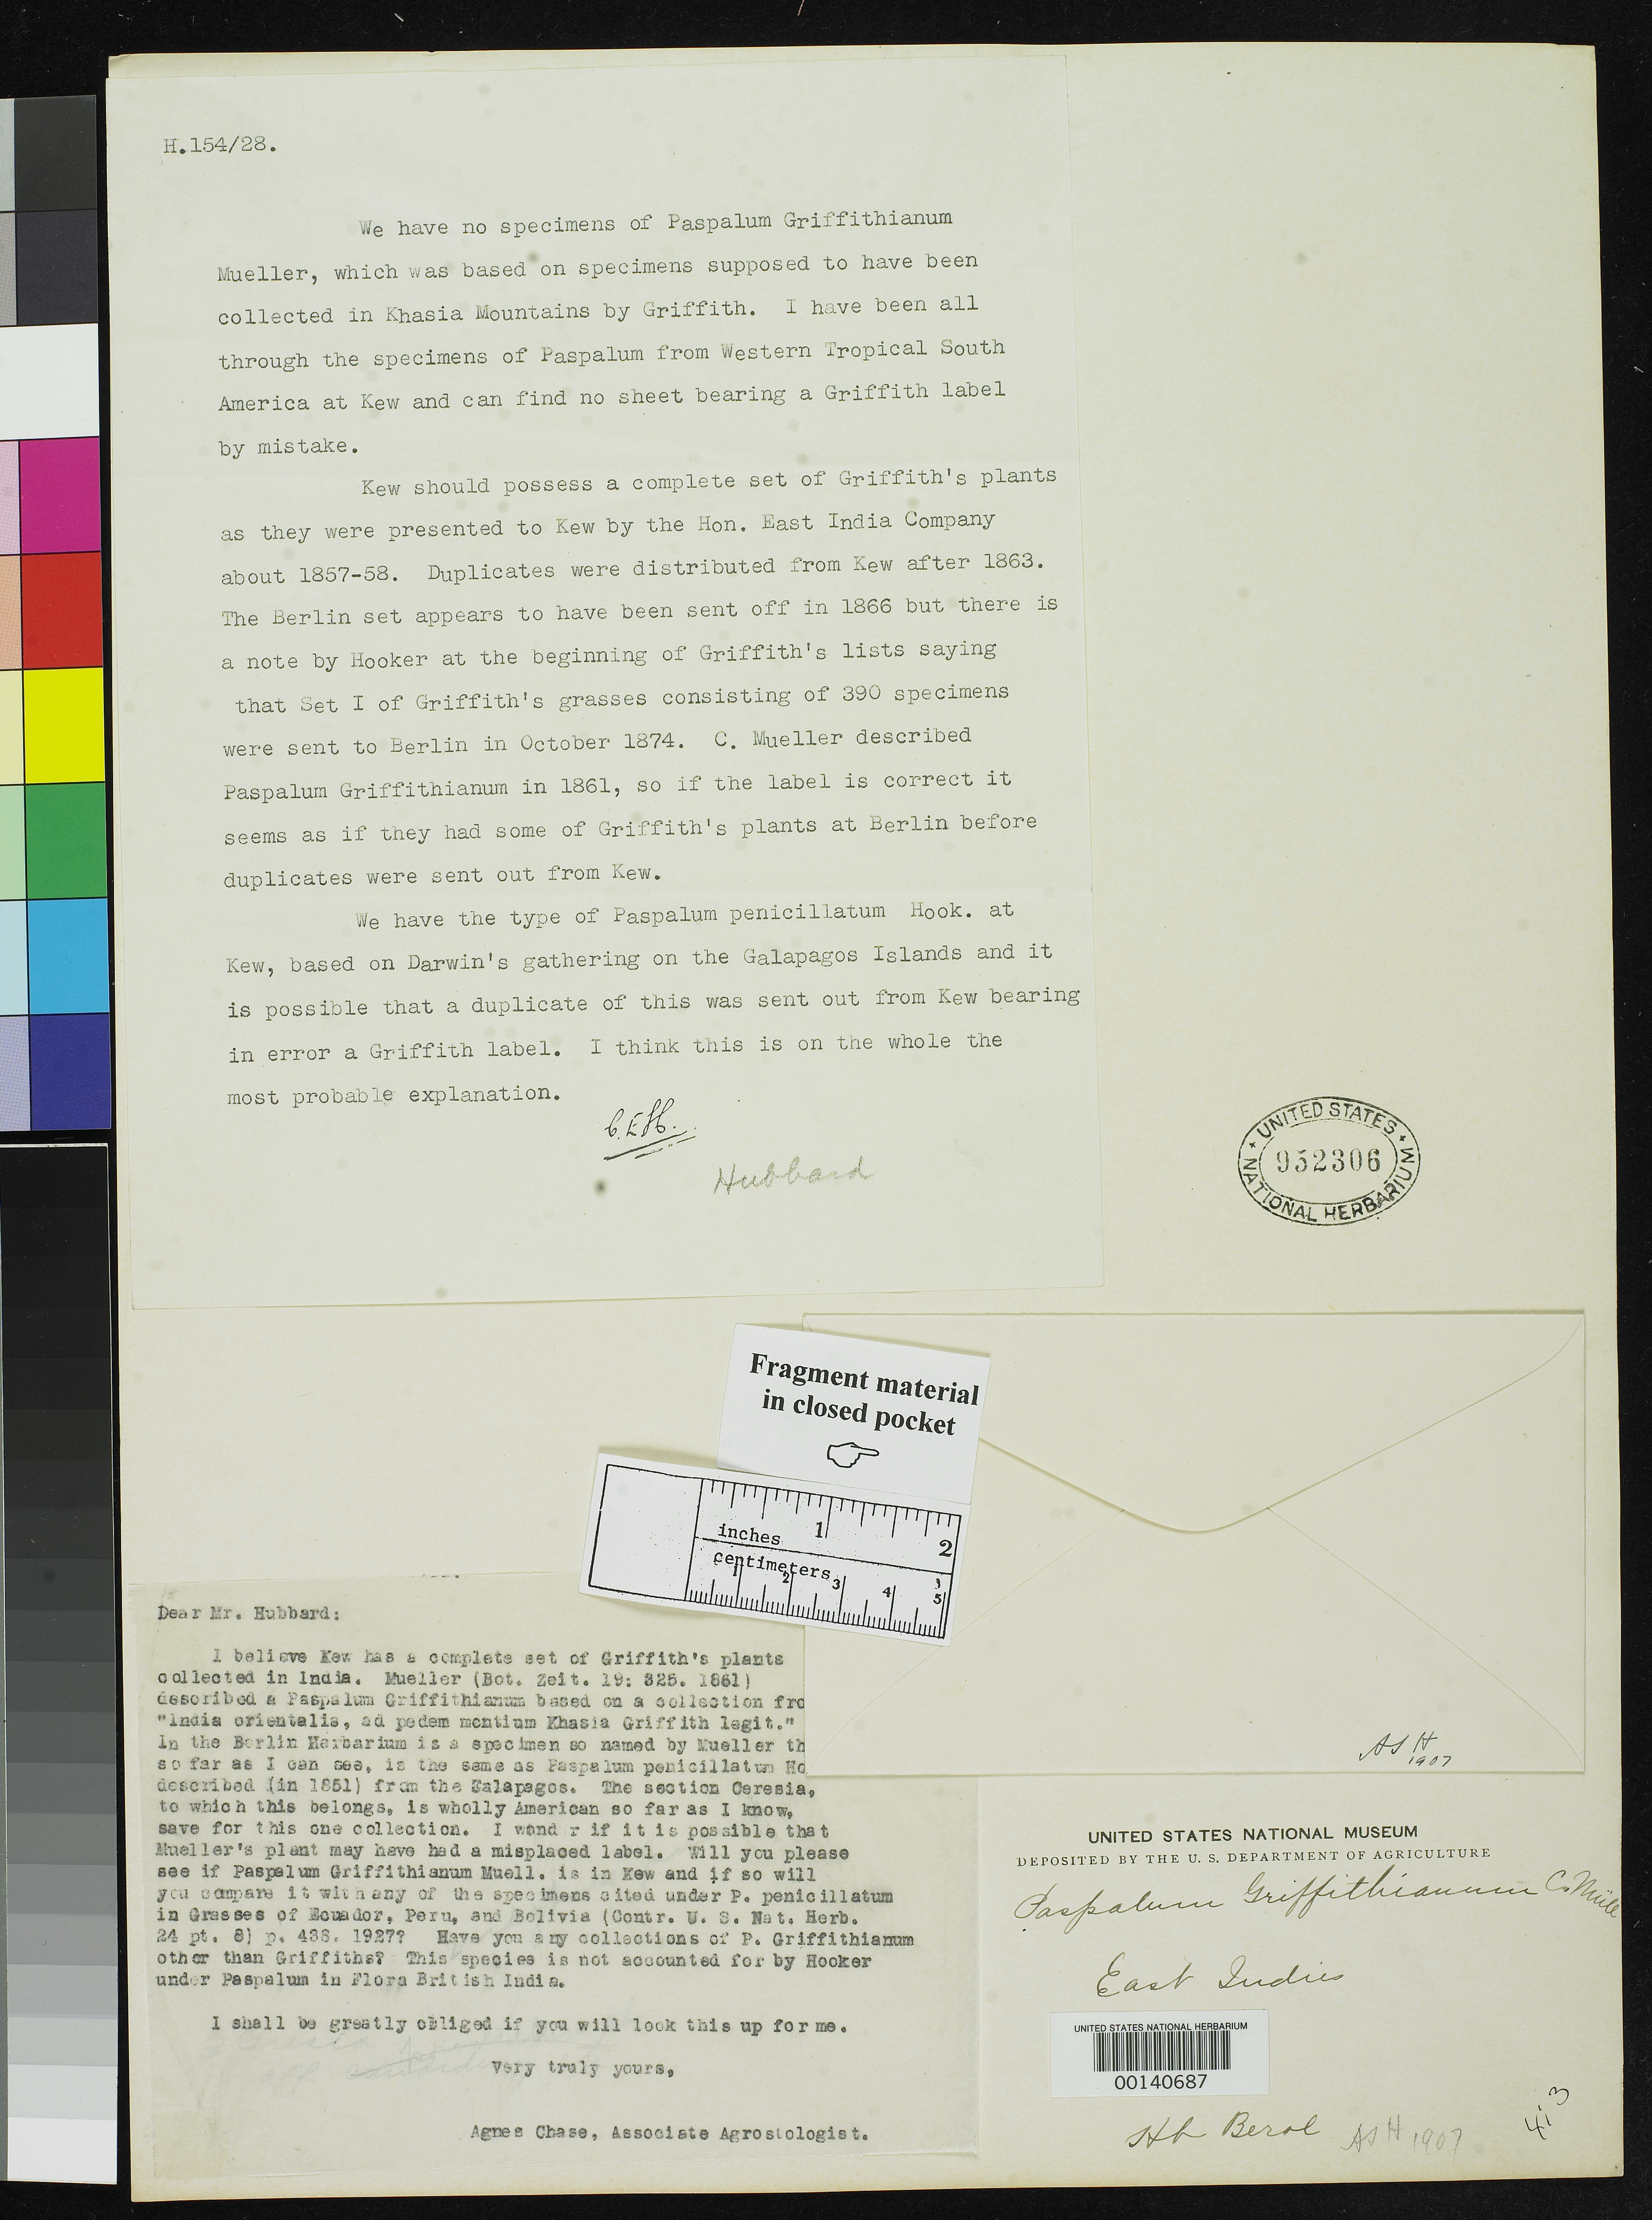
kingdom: Plantae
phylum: Tracheophyta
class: Liliopsida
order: Poales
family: Poaceae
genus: Paspalum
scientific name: Paspalum griffithianum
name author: Müll. Hal.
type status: Type Fragment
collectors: W. Griffith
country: India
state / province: Meghalaya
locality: Khasi.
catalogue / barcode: US 952306